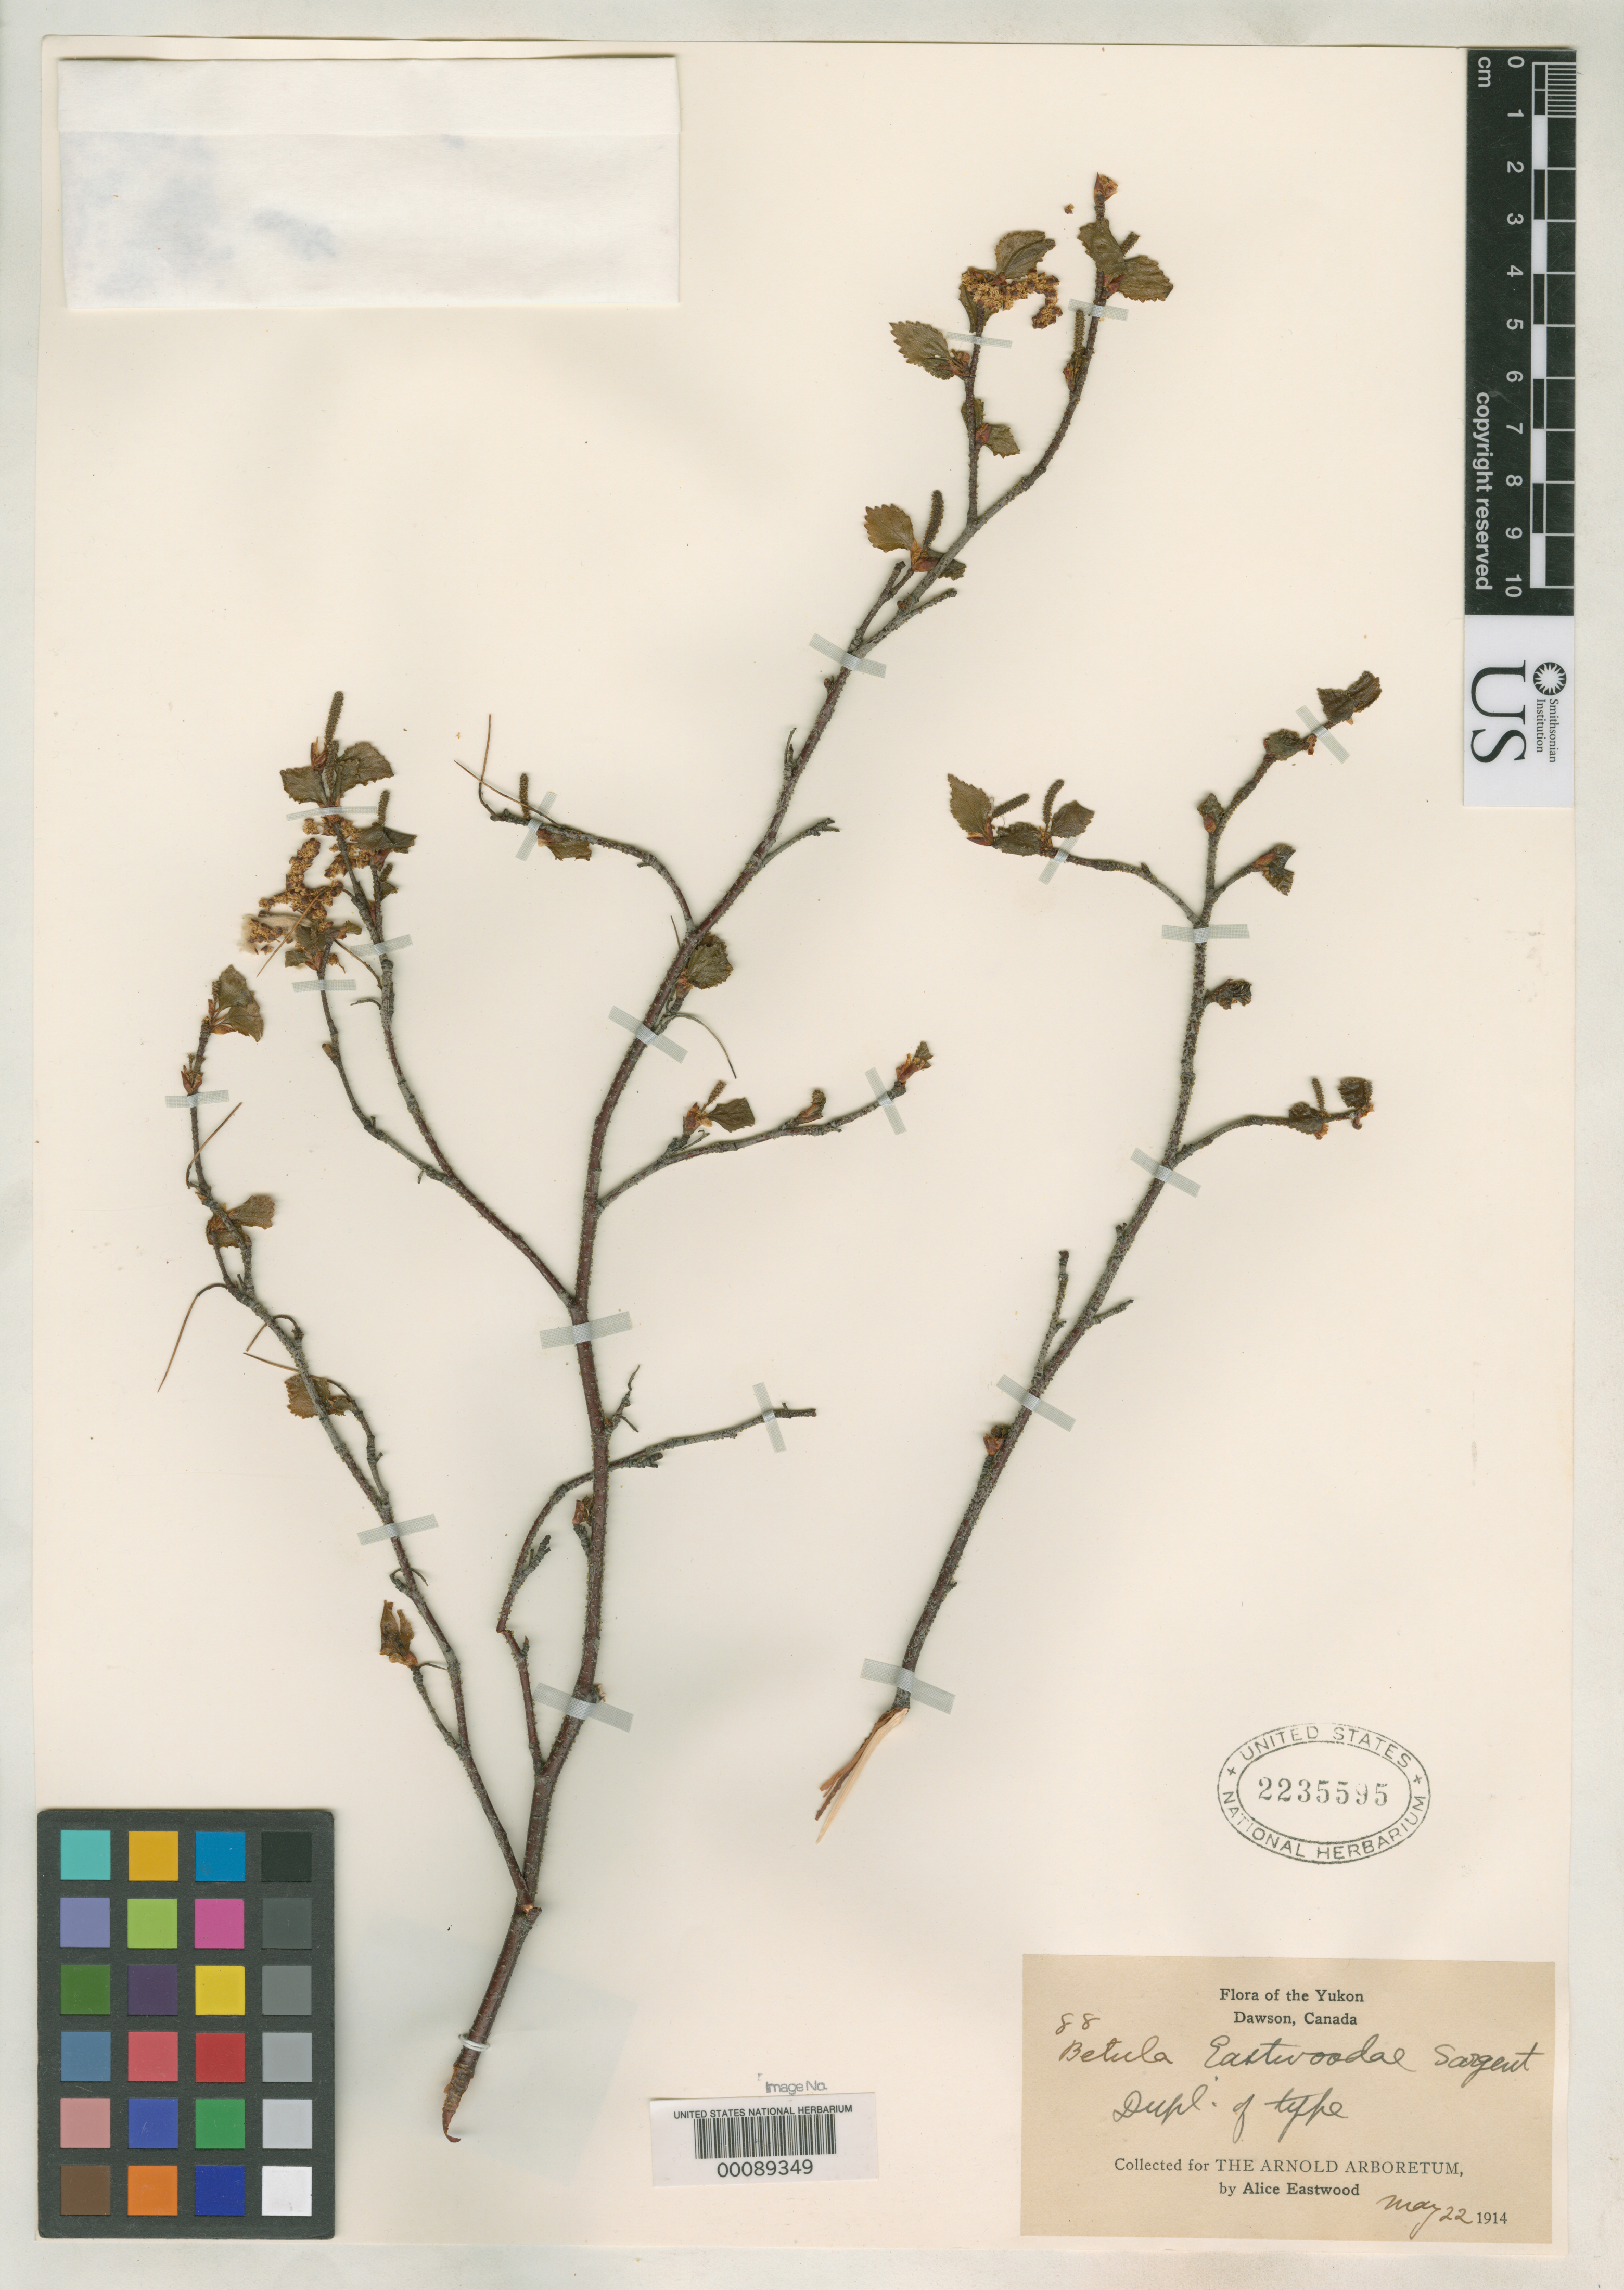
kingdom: Plantae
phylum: Tracheophyta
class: Magnoliopsida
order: Fagales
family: Betulaceae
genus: Betula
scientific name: Betula eastwoodae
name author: Sarg.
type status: Syntype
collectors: A. Eastwood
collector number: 88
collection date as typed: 22 May 1914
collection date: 1914-05-22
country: Canada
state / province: Yukon Territory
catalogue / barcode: US 2235595